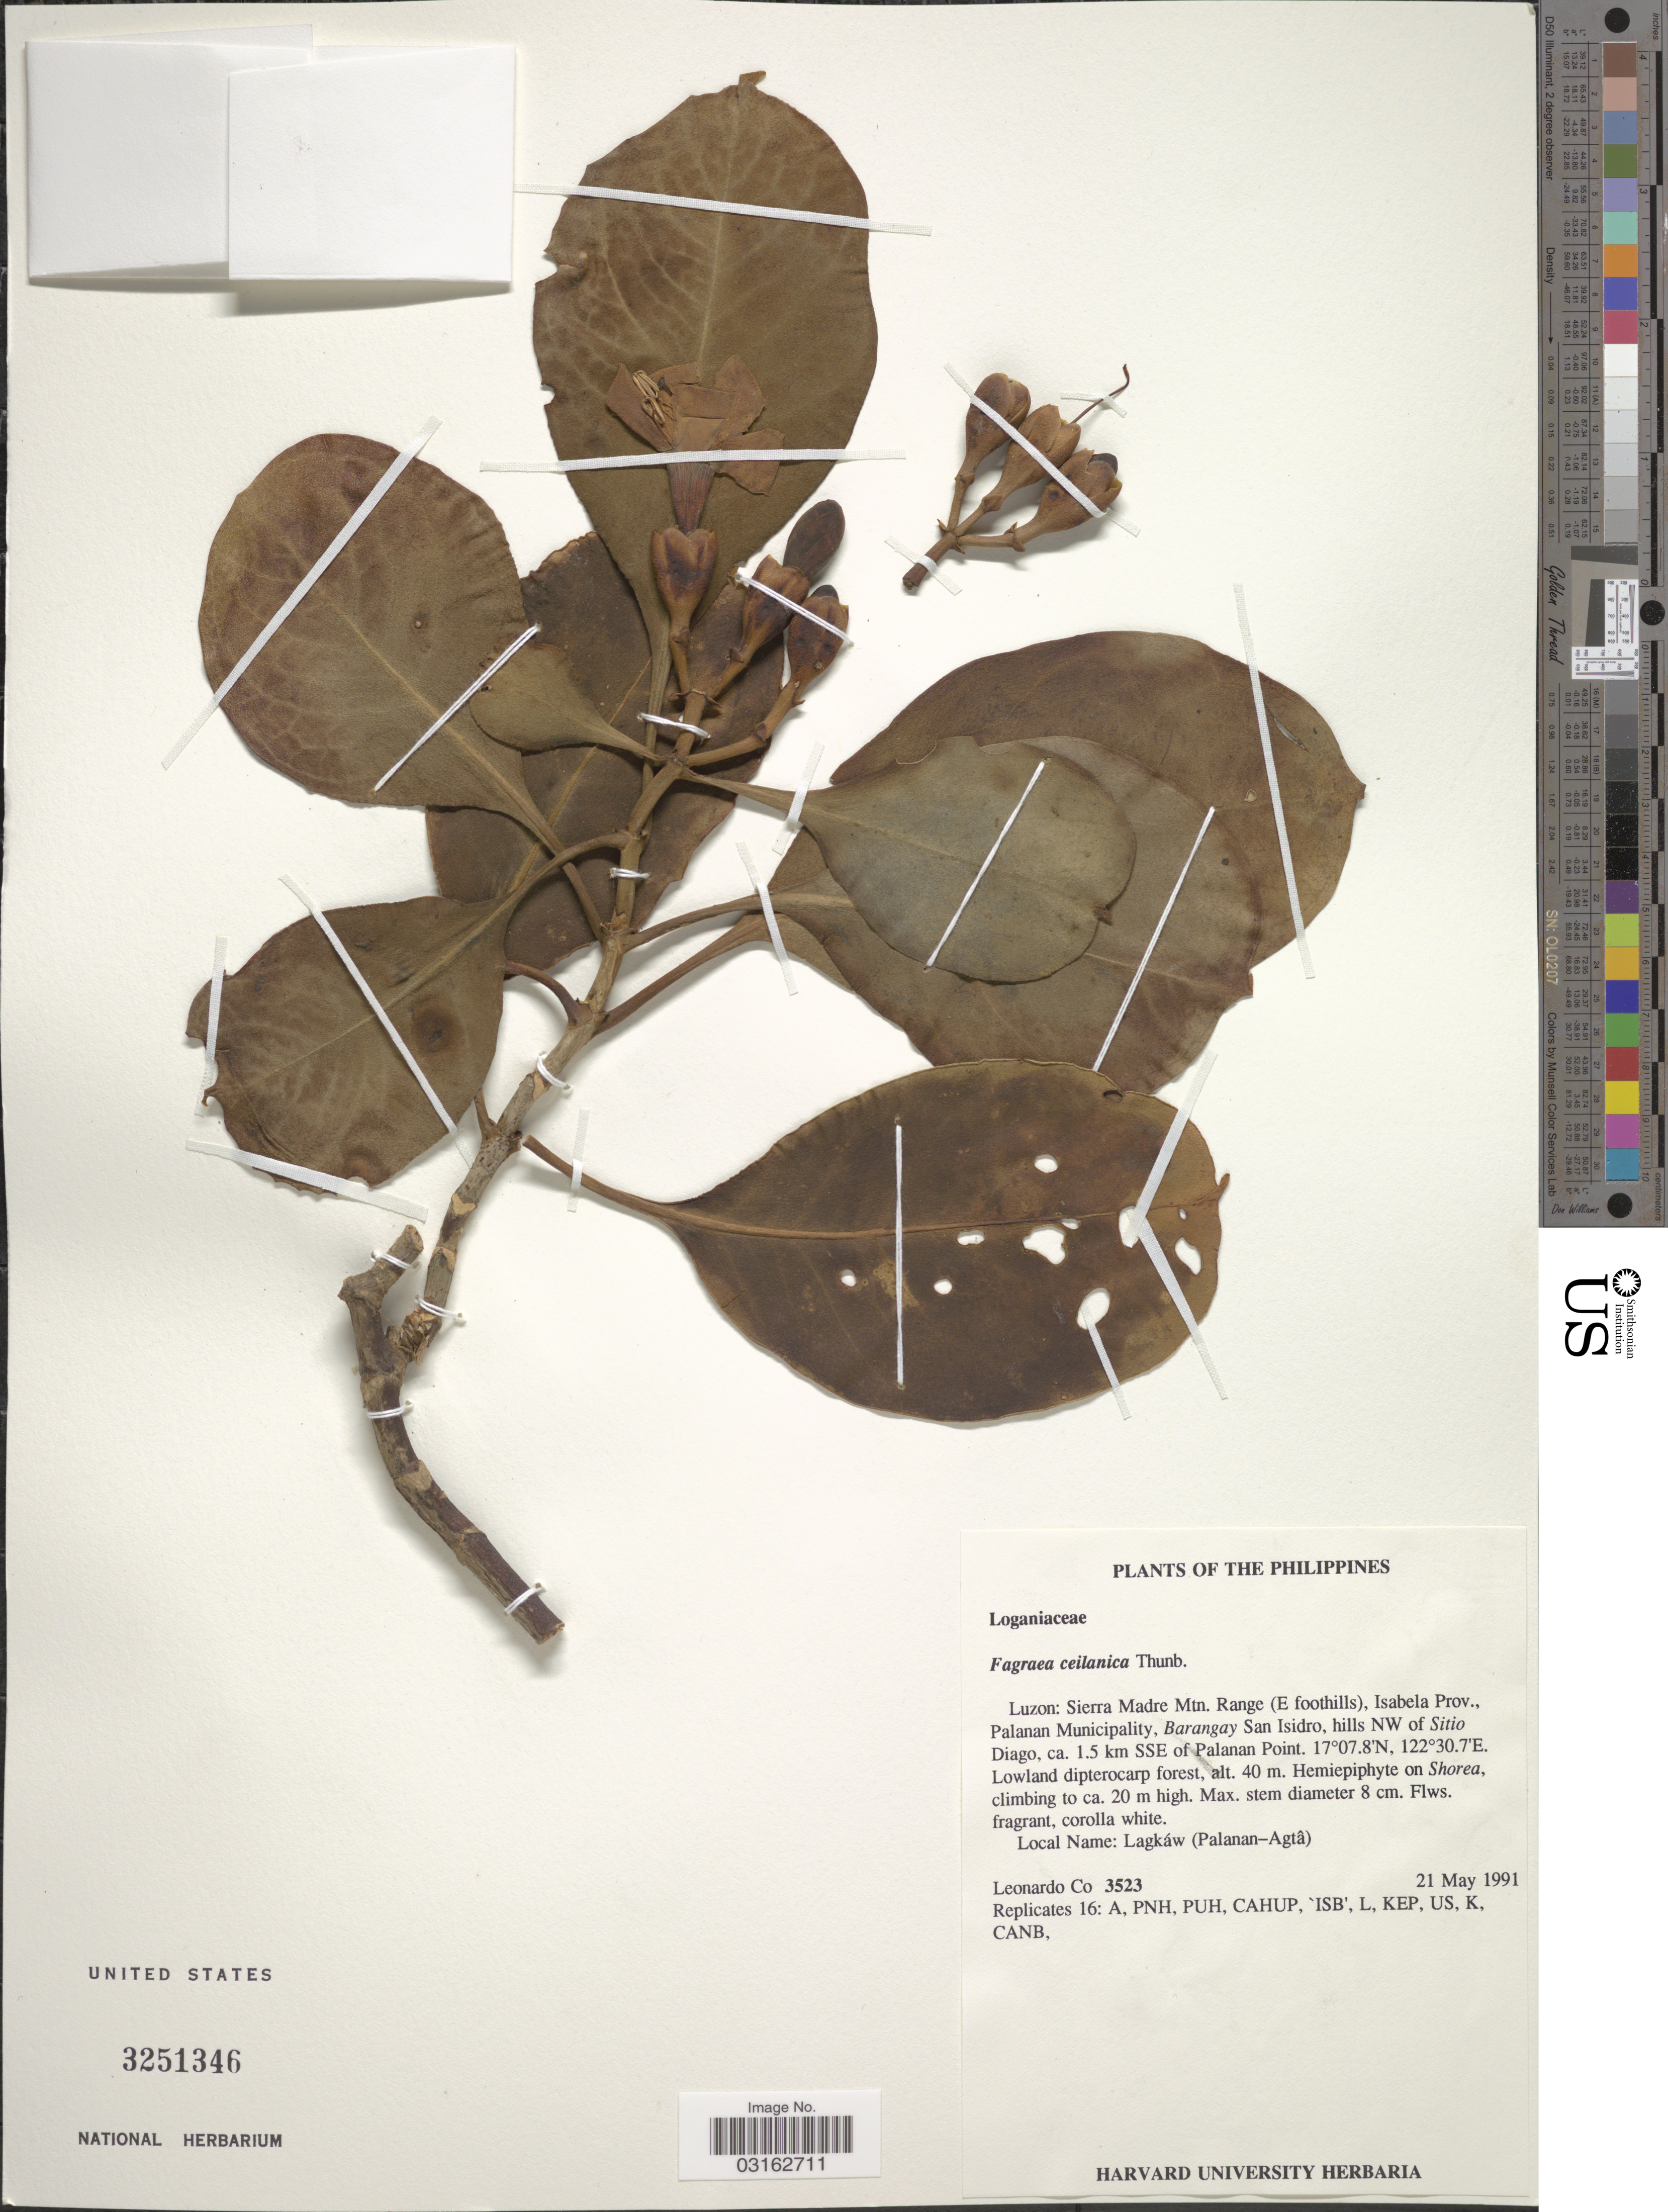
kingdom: Plantae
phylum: Tracheophyta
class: Magnoliopsida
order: Gentianales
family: Gentianaceae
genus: Fagraea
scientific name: Fagraea ceilanica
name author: Thunb.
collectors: L. Co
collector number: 3523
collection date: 1991-05-21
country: Philippines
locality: Luzon: Sierra Madre Mtn. Range (E foothills), Isabela Prov., Palanan Municipality, Barangay San Isidro, hills NW of Sitio Diago, ca. 1.5 km SSE of Palanan Point.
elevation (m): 40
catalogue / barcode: US 3251346